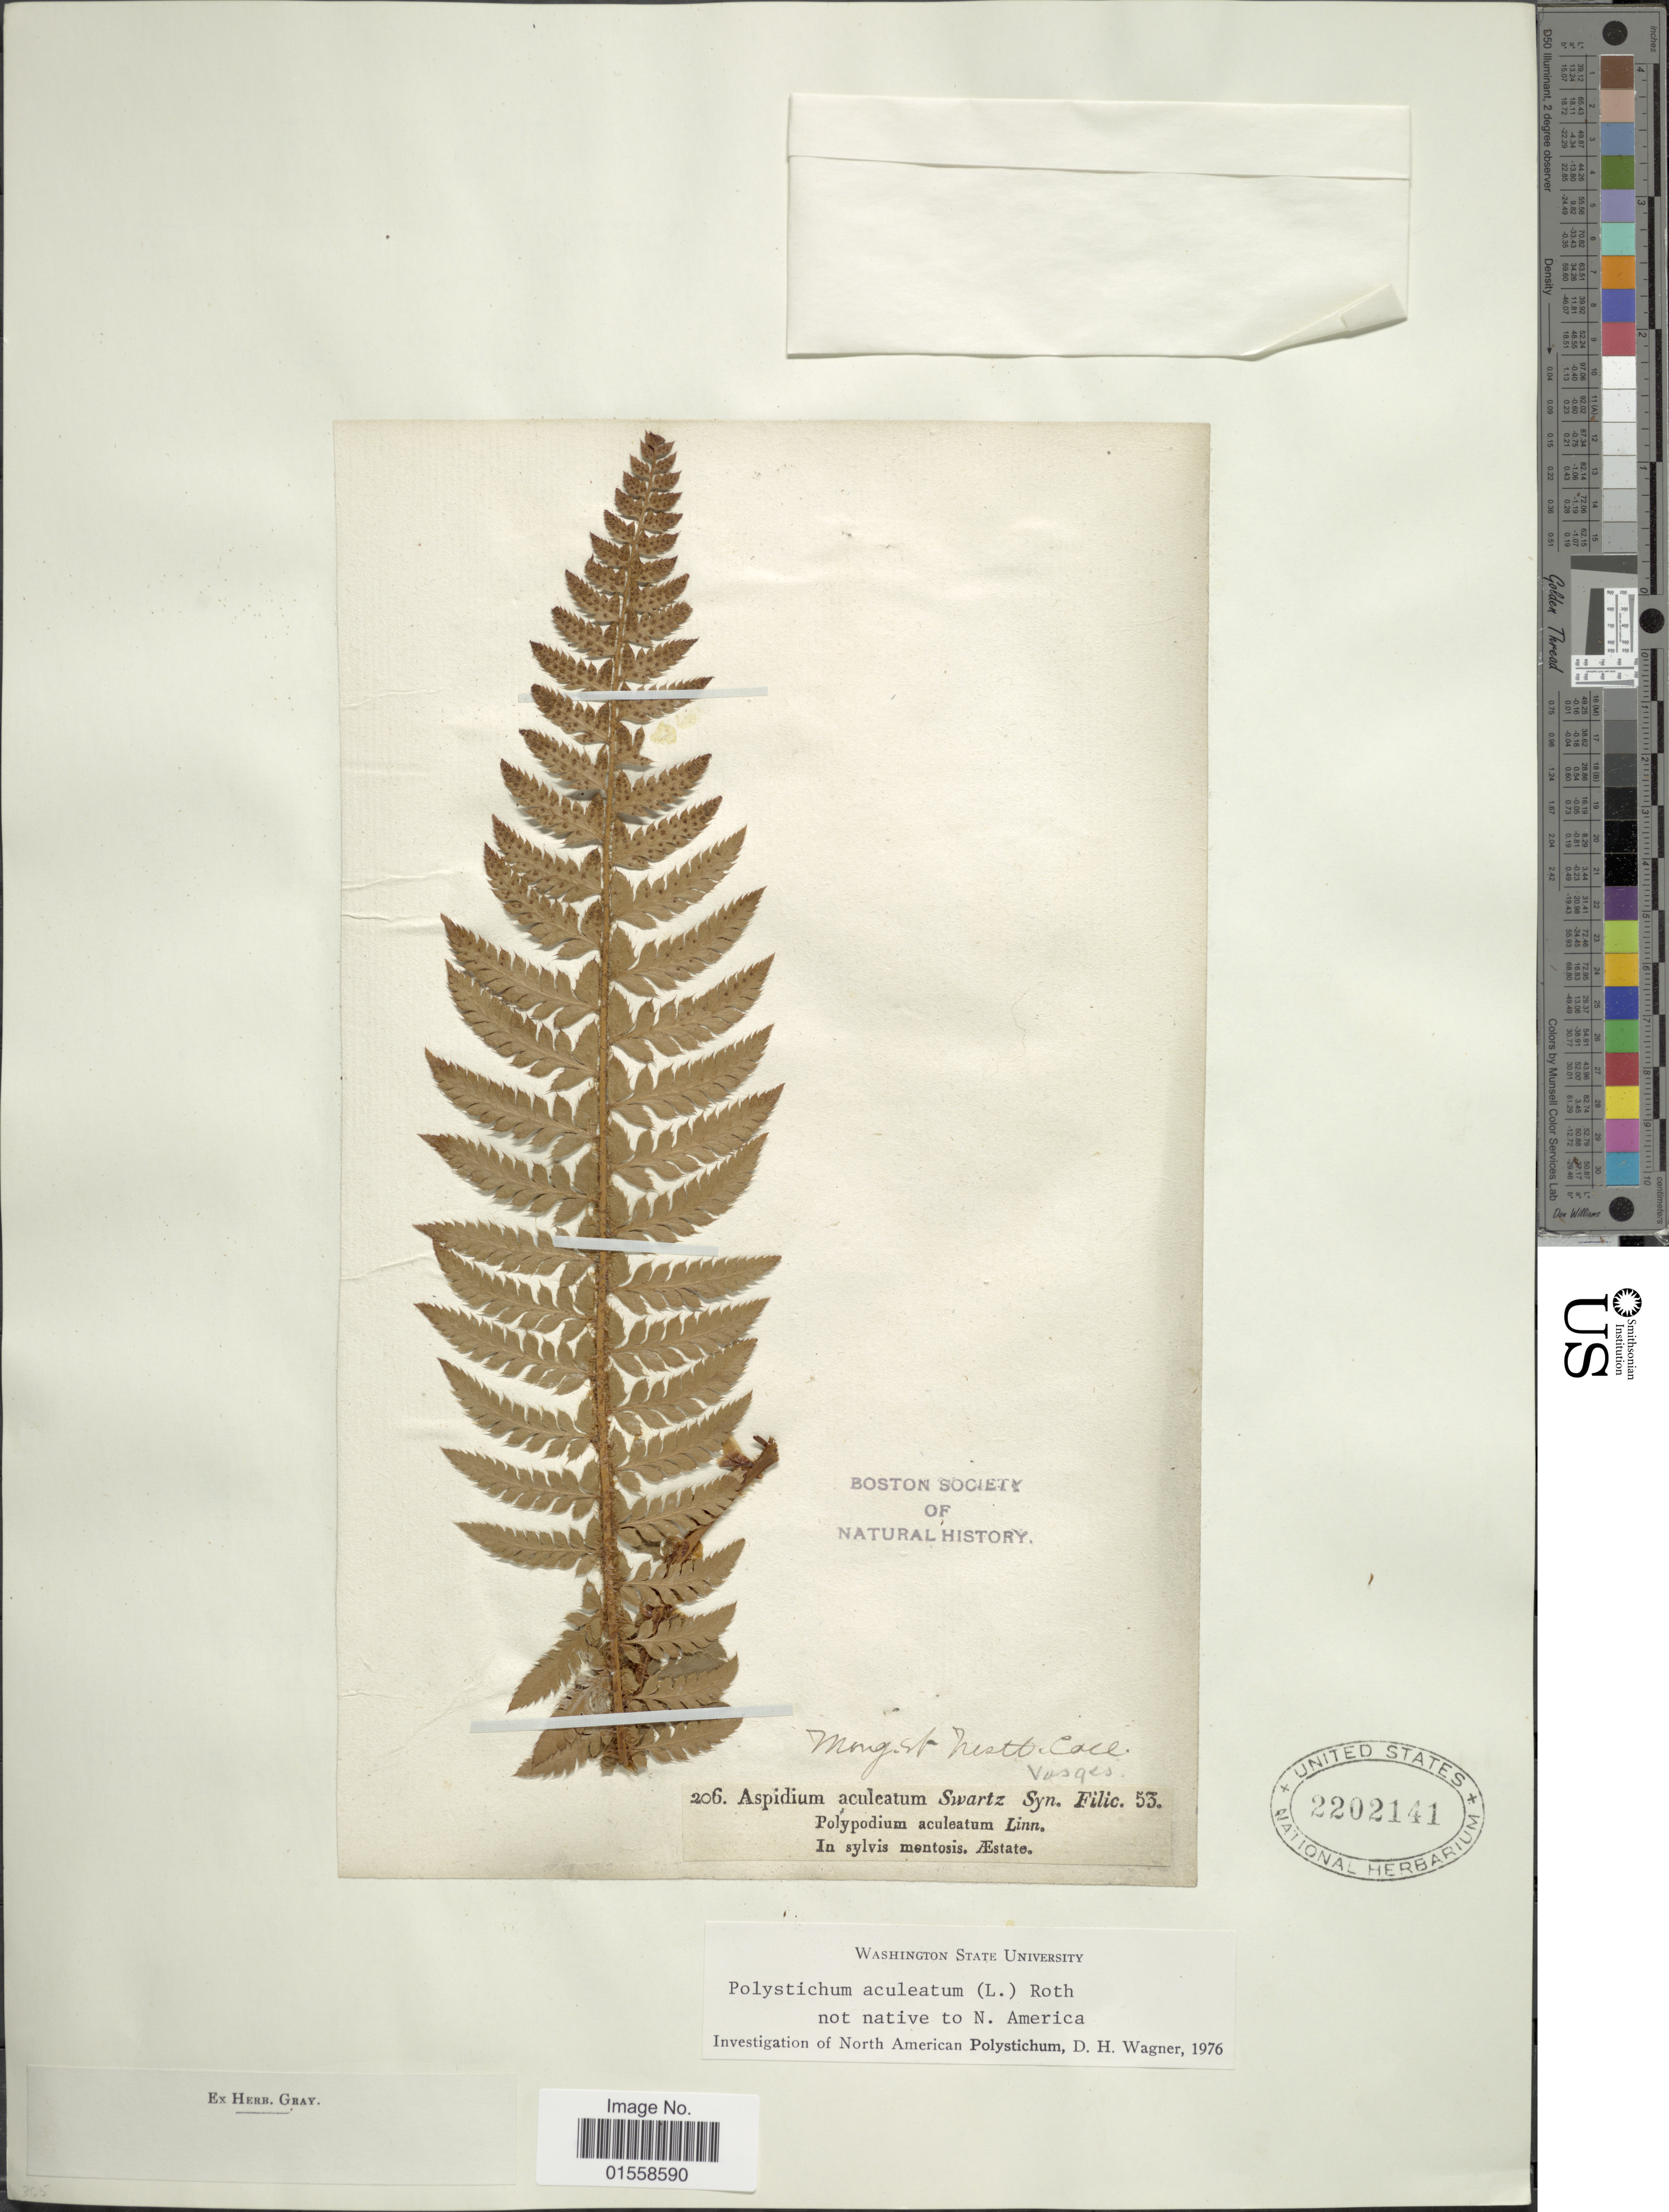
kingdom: Plantae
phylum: Tracheophyta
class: Polypodiopsida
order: Polypodiales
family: Dryopteridaceae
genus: Polystichum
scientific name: Polystichum aculeatum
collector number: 206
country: France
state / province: Grand Est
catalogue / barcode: US 2202141